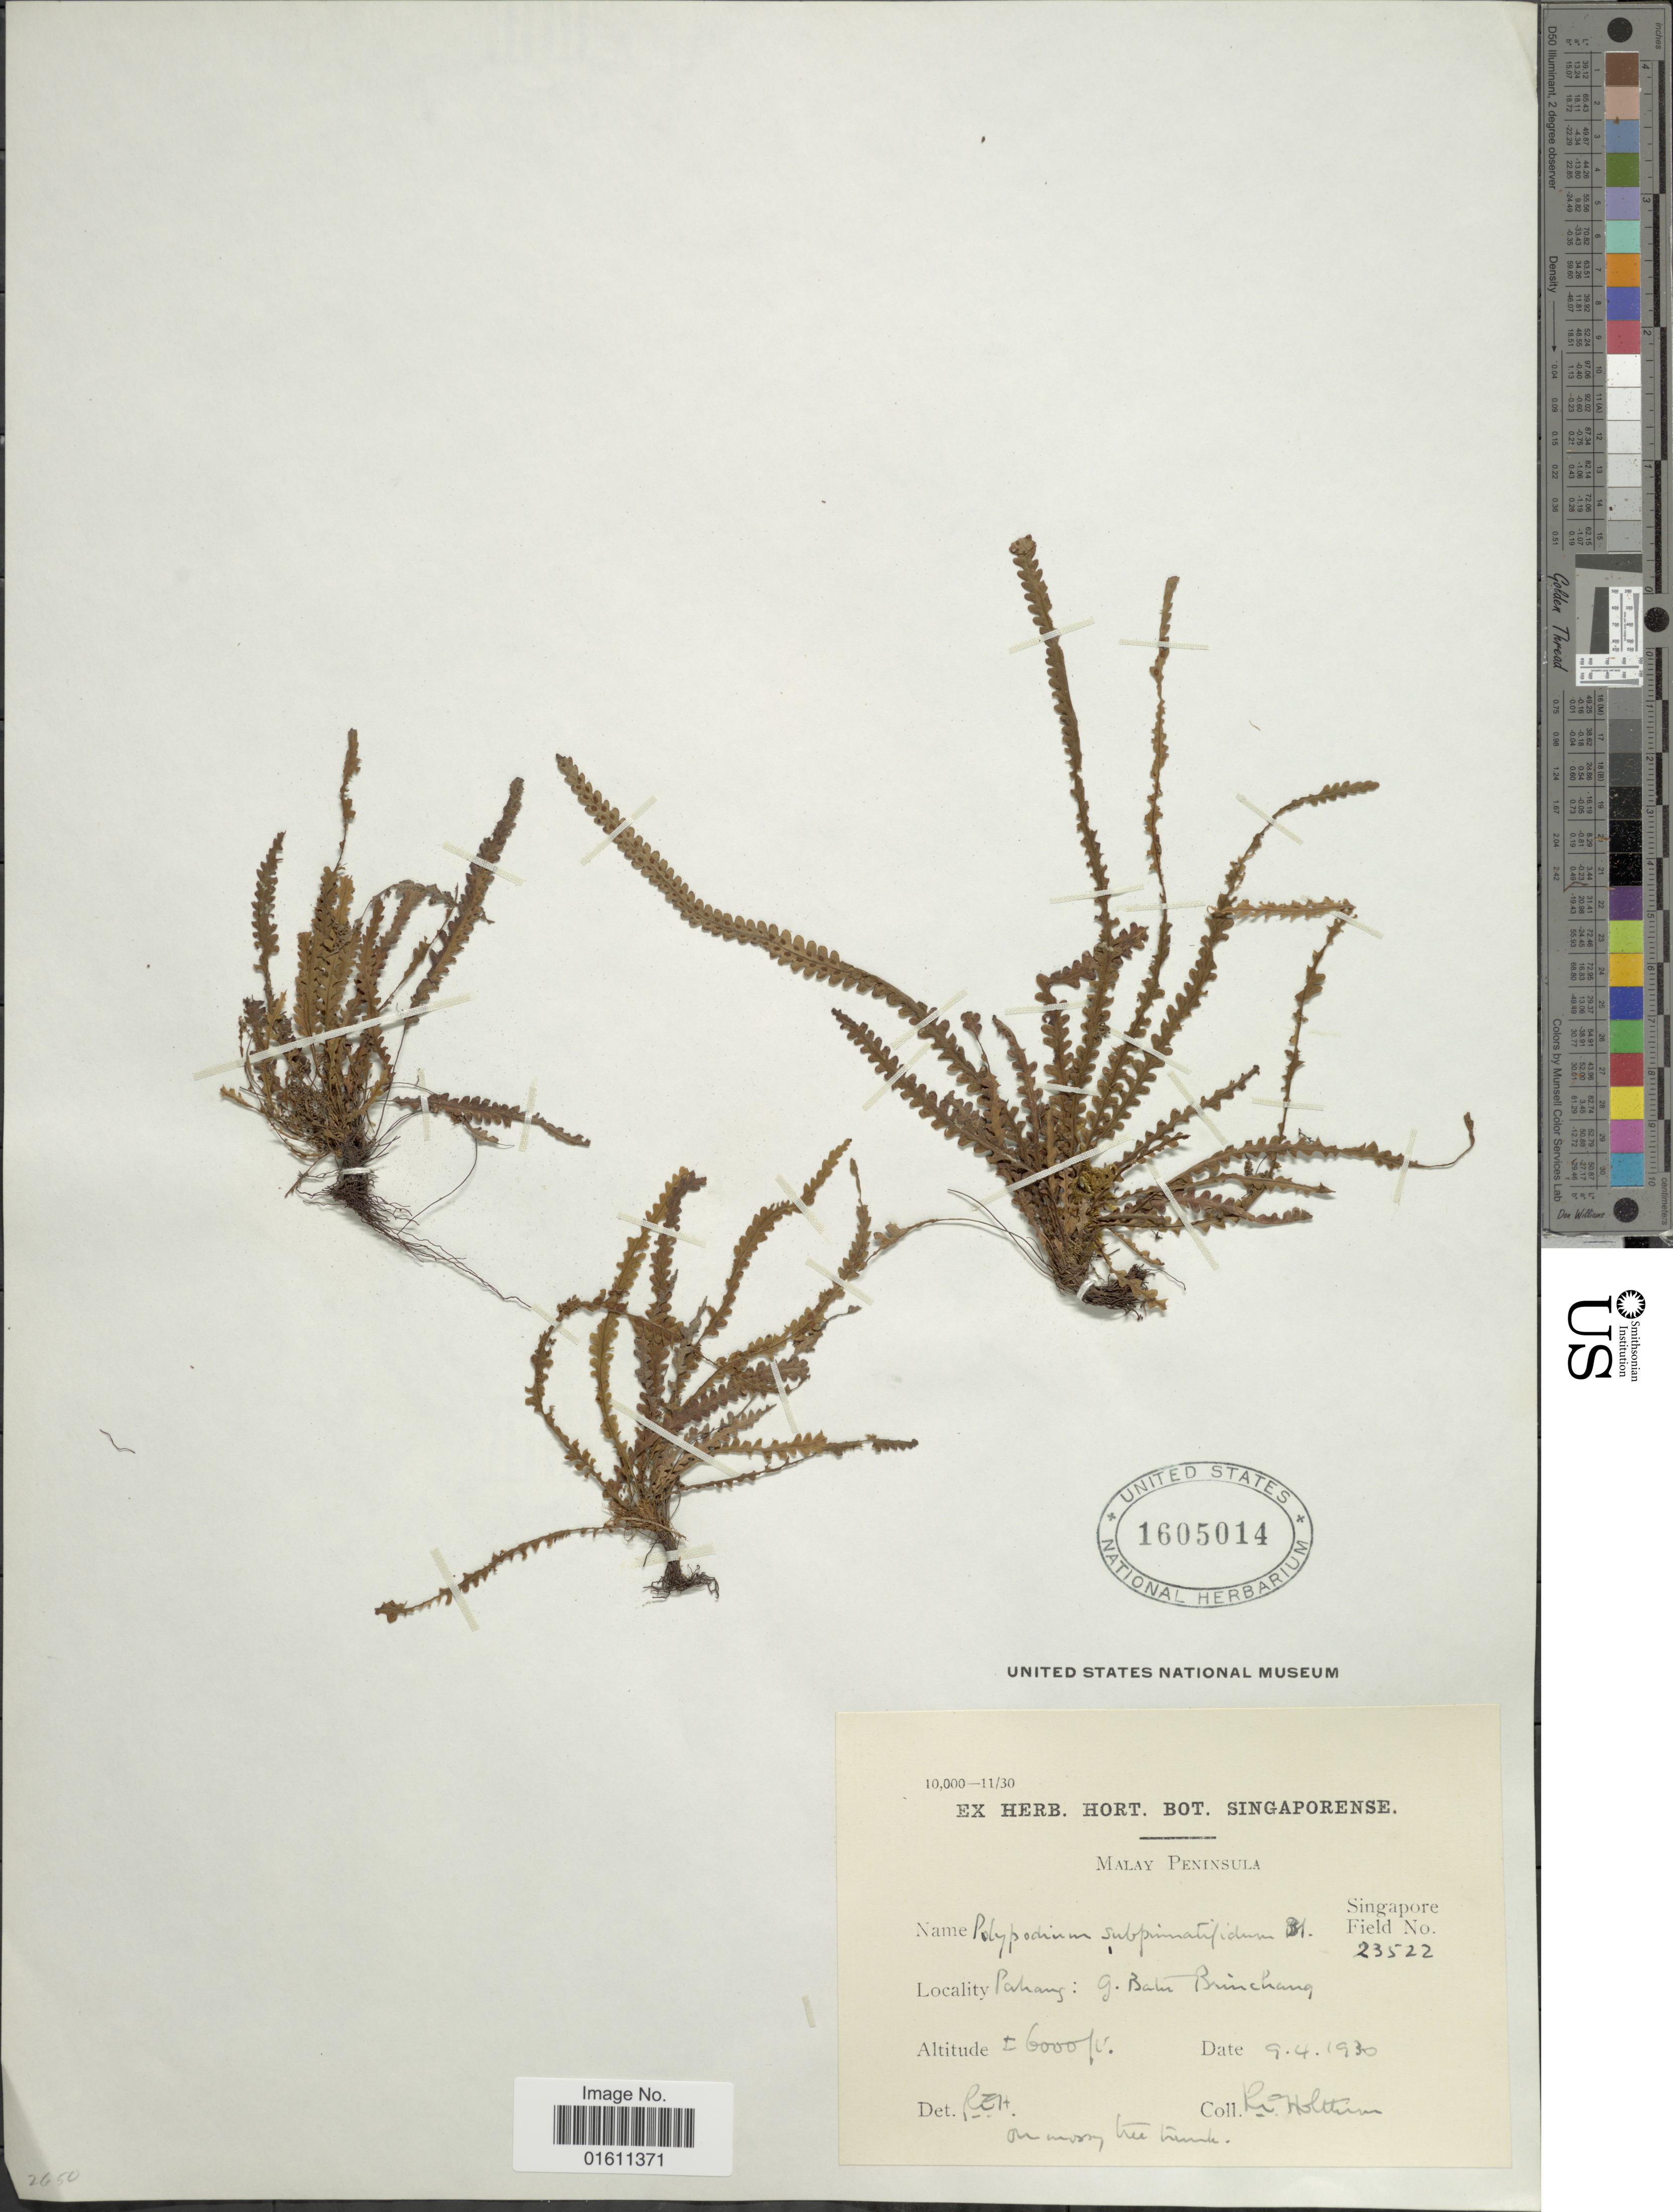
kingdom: Plantae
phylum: Tracheophyta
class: Polypodiopsida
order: Polypodiales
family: Polypodiaceae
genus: Xiphopterella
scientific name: Xiphopterella sparsipilosa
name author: (Holttum) Parris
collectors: R. E. Holttum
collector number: Singapore Field 23522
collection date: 1930-04-09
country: Malaysia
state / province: Pahang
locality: Malay Peninsula, Pahang: G. Batu Brinchang.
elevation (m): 1829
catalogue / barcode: US 1605014